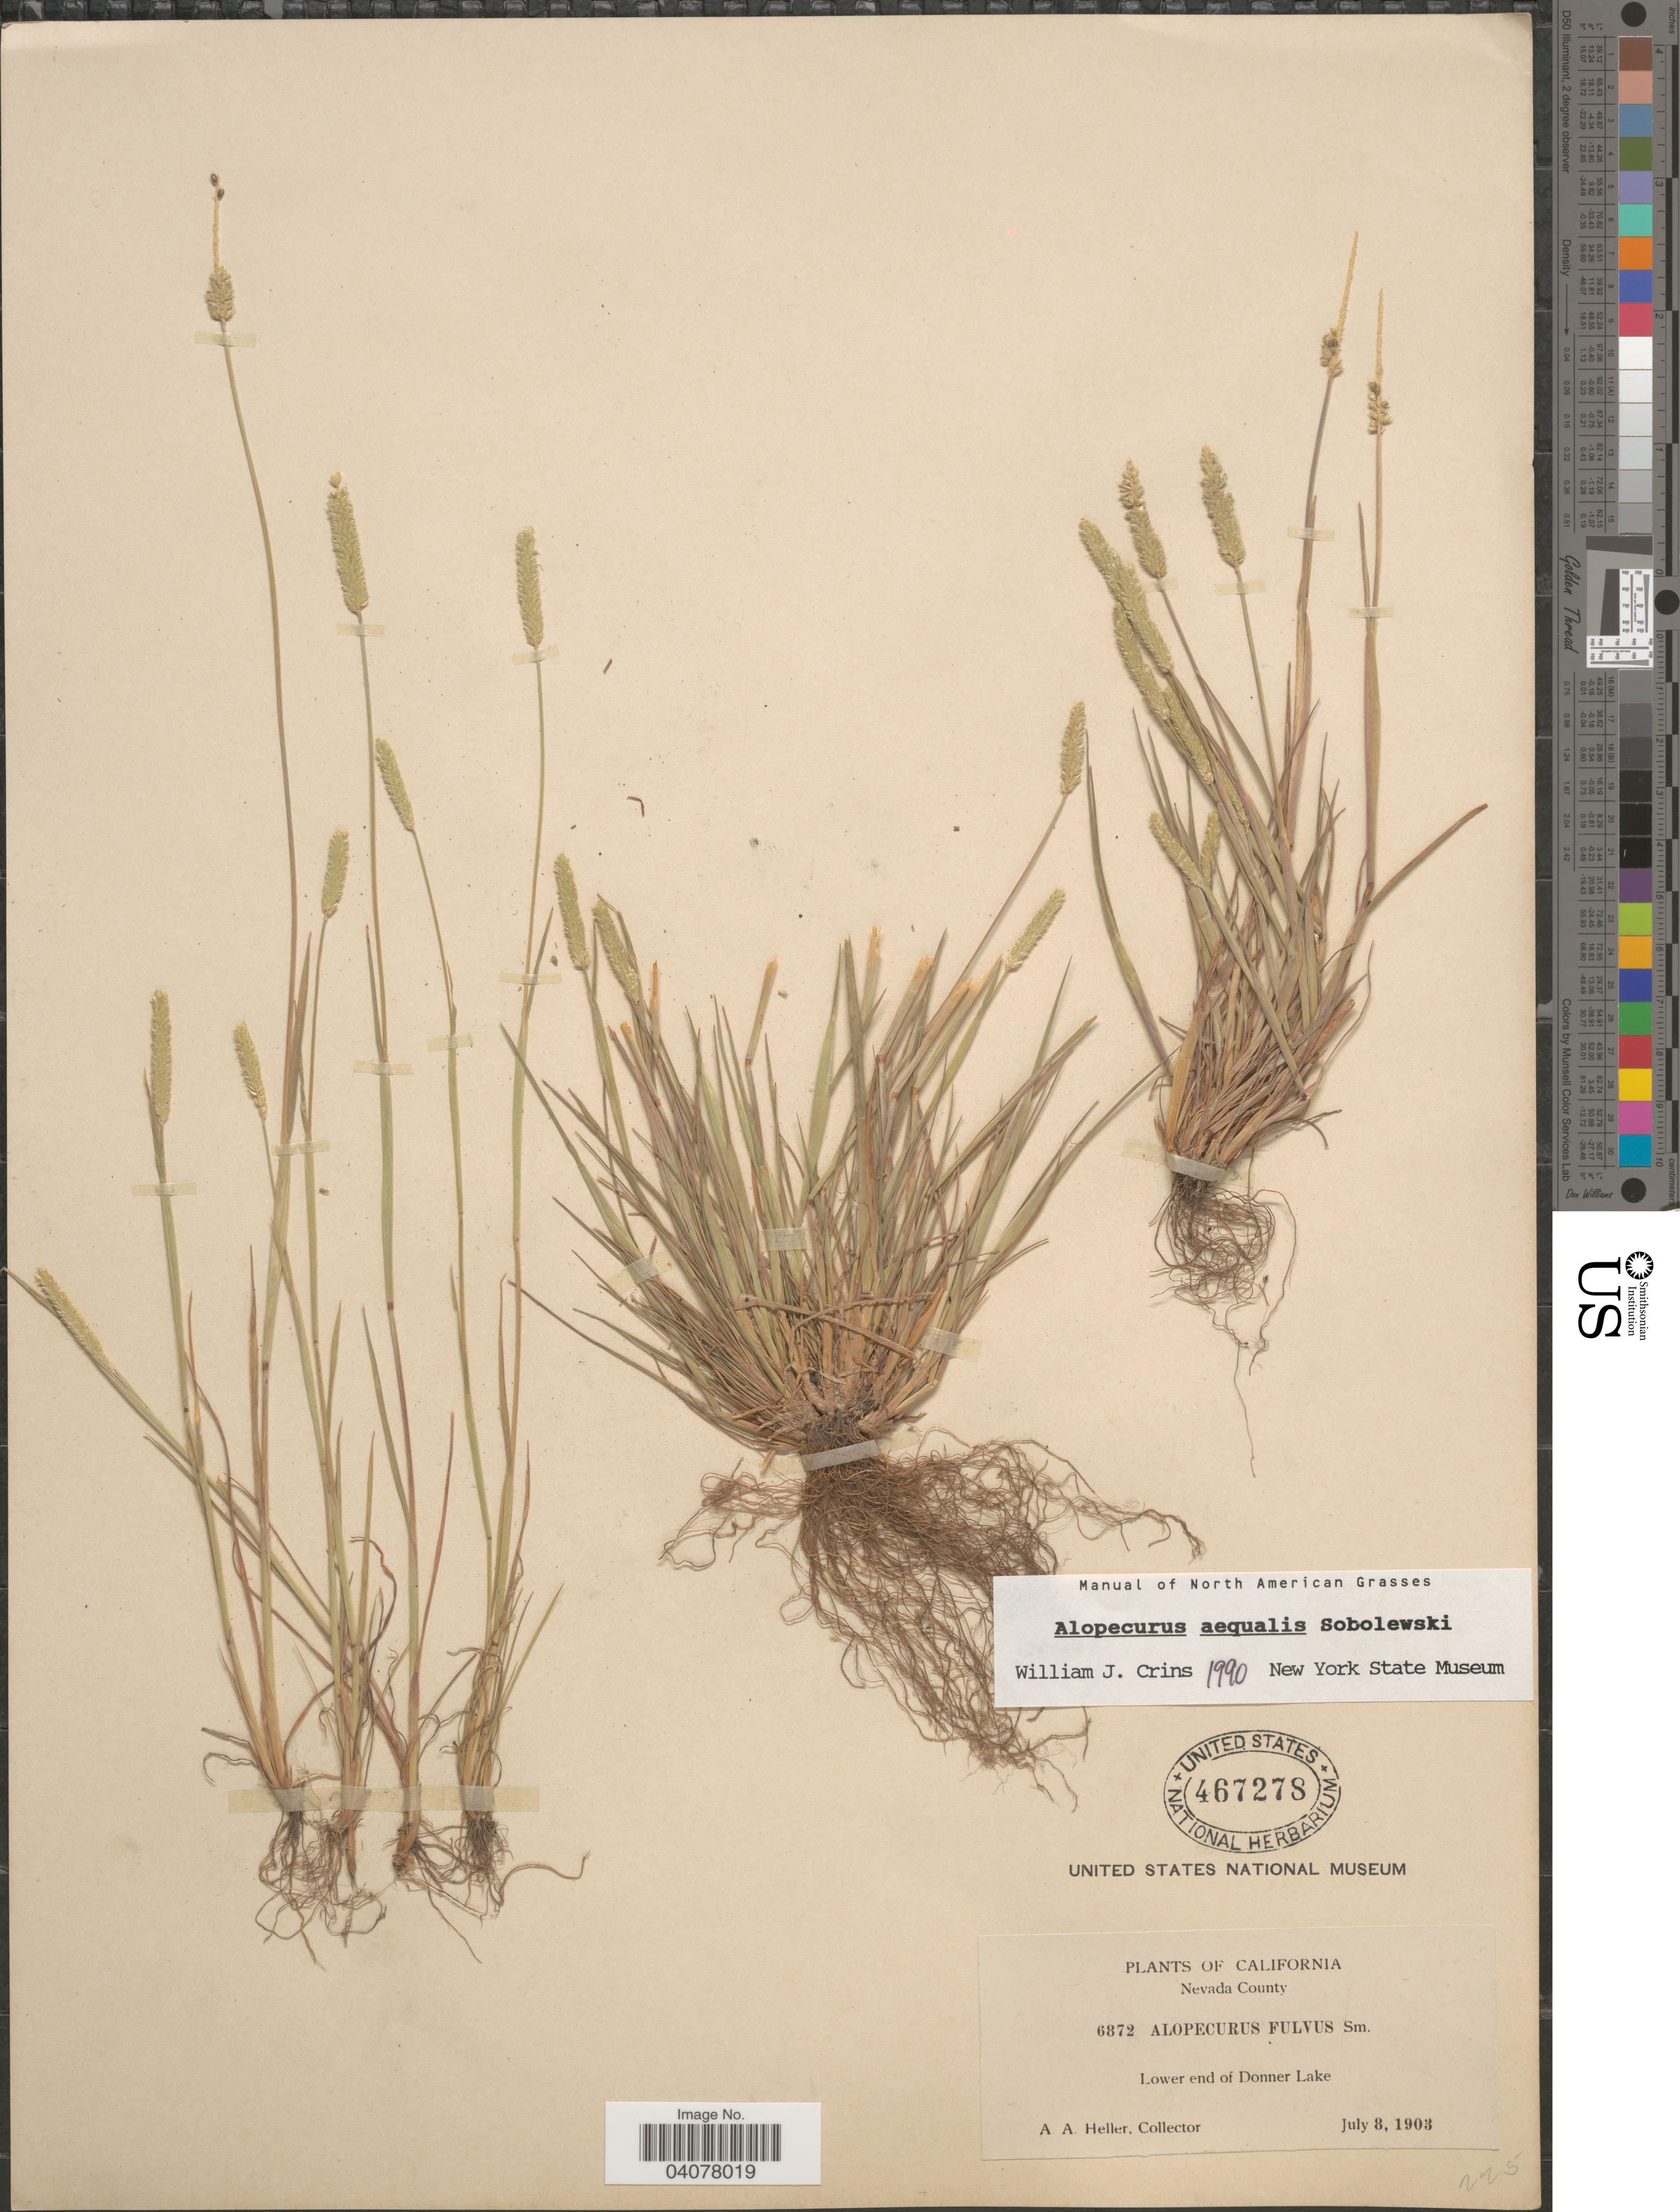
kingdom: Plantae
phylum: Tracheophyta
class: Liliopsida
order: Poales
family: Poaceae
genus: Alopecurus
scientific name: Alopecurus aequalis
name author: Sobol.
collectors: A. A. Heller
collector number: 6872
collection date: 1903-07-08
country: United States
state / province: California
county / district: Nevada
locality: Nevada County. Lower end of Donner Lake.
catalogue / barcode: US 467278